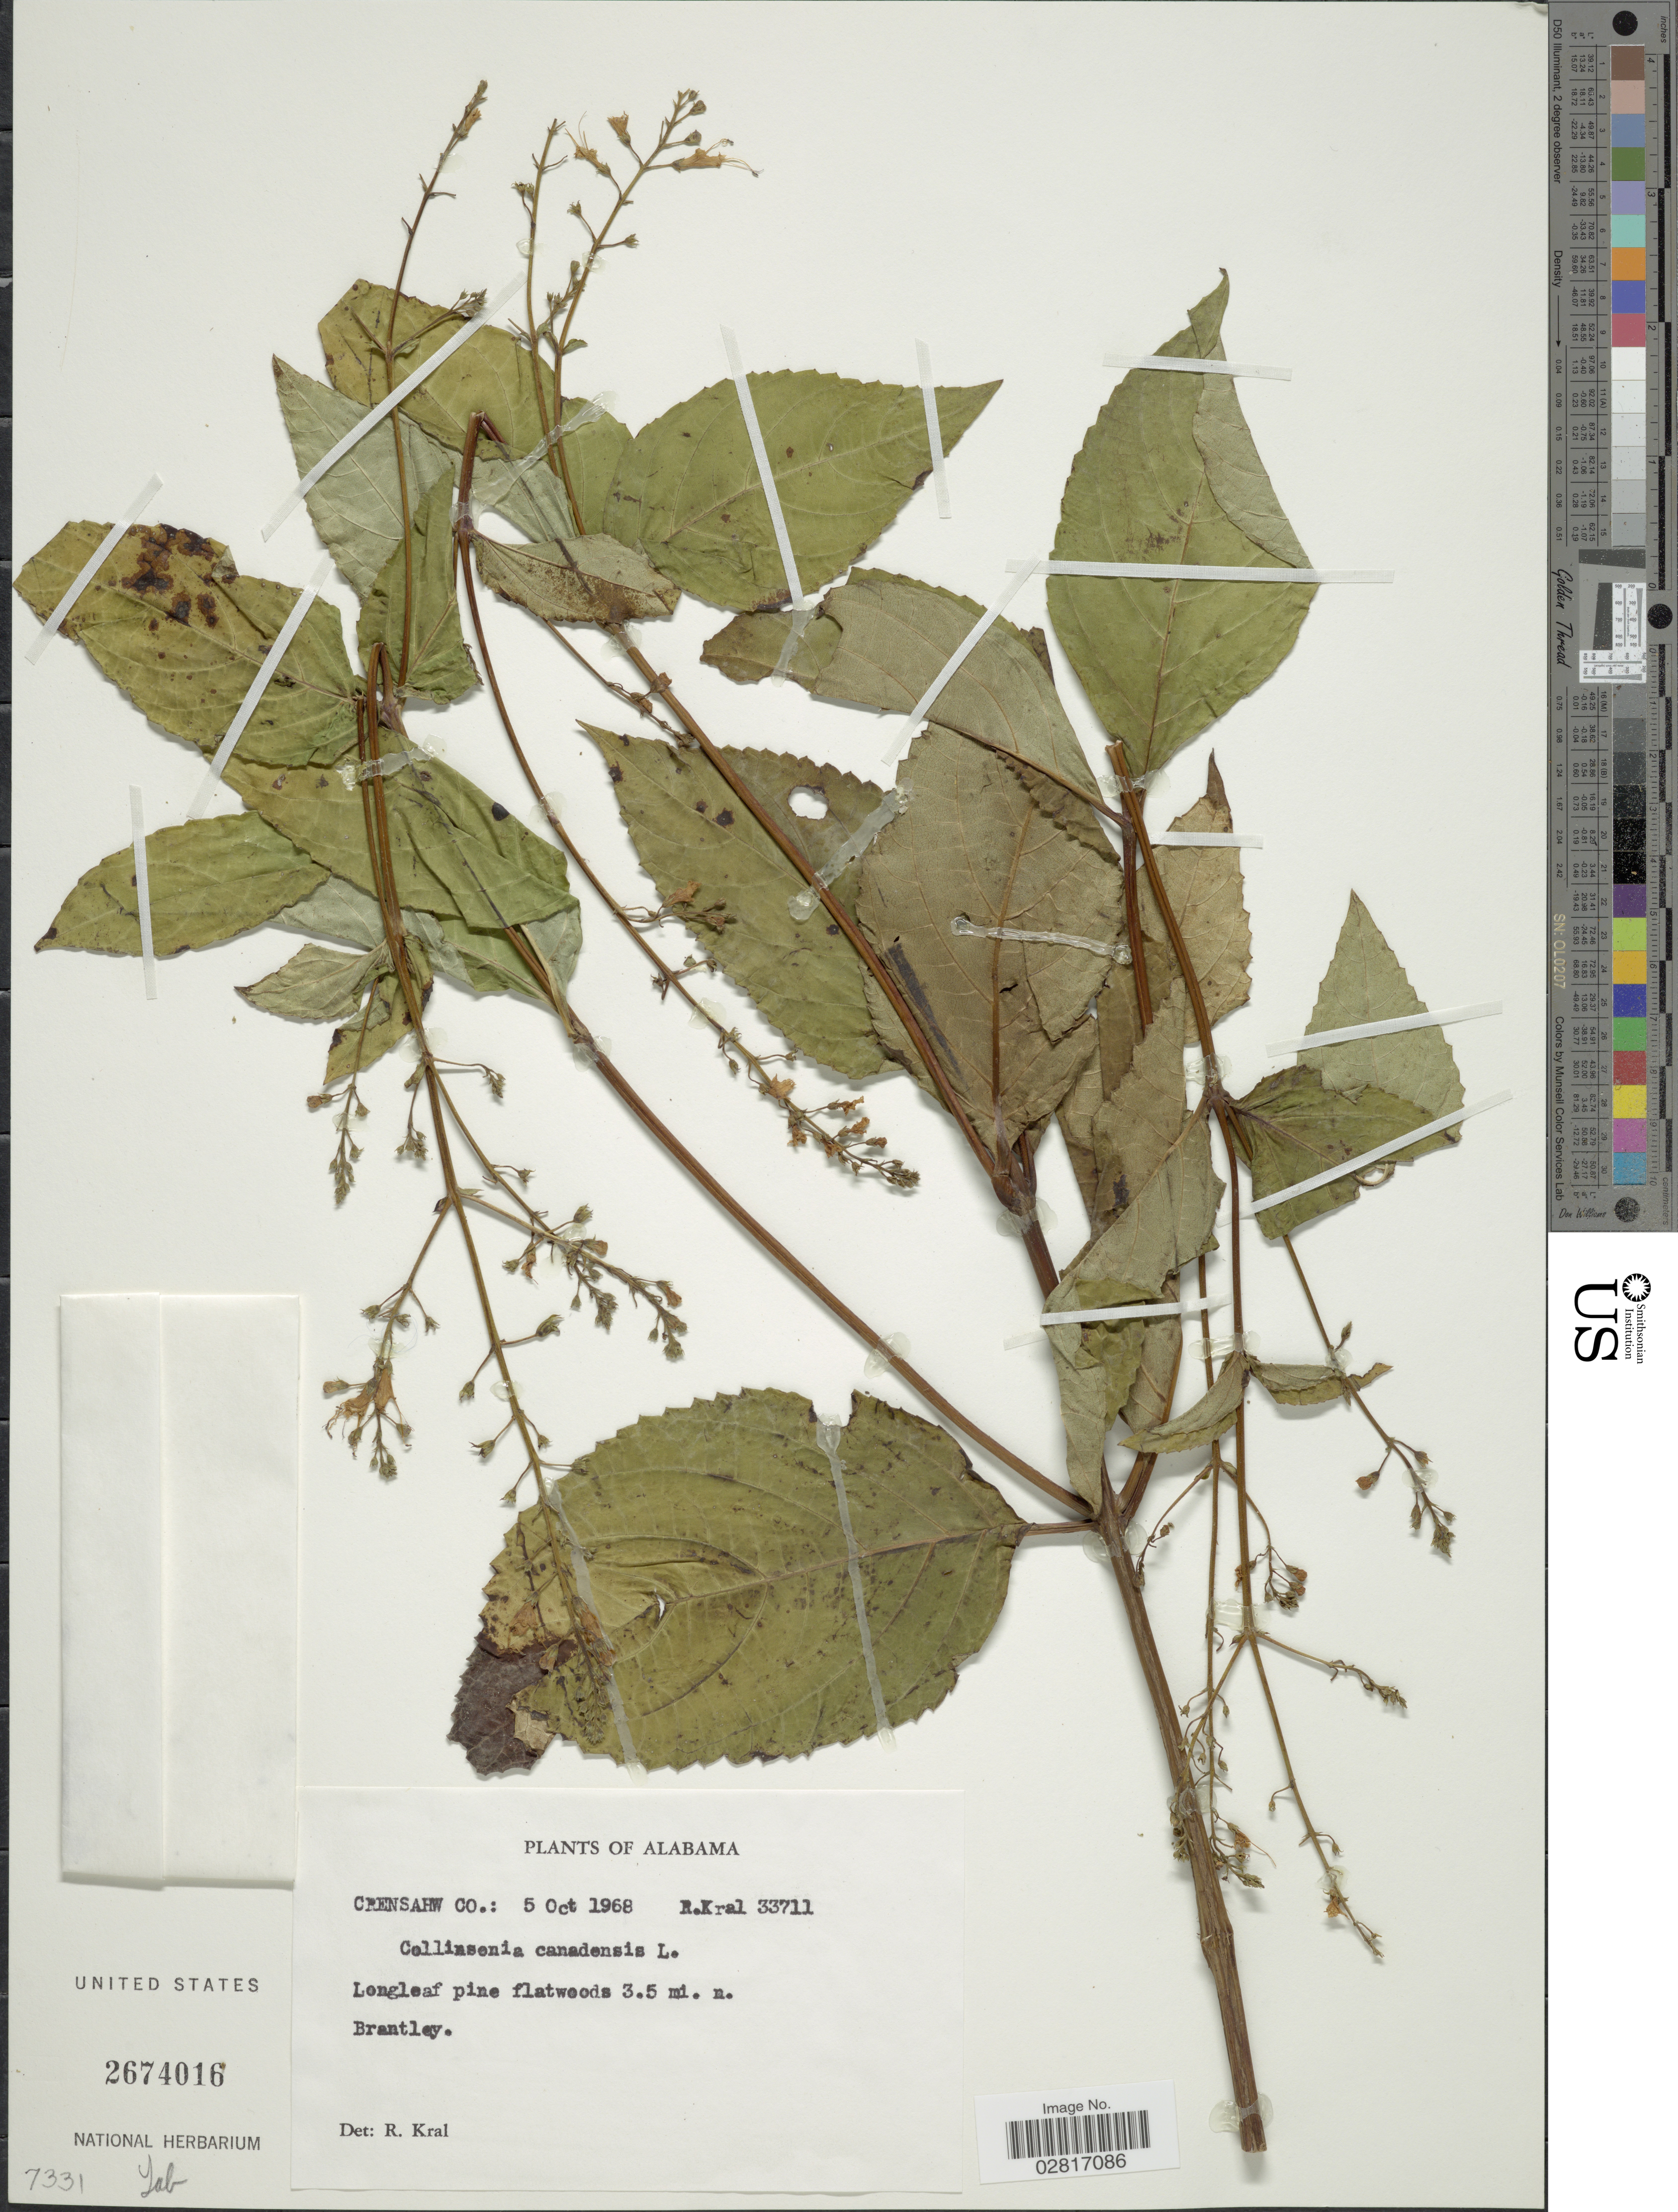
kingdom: Plantae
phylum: Tracheophyta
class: Magnoliopsida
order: Lamiales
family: Lamiaceae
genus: Collinsonia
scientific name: Collinsonia canadensis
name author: L.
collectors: R. Kral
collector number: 33711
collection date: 1968-10-05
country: United States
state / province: Alabama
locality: Crensahw Co., 3.5 mi. n. Brantley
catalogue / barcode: US 2674016